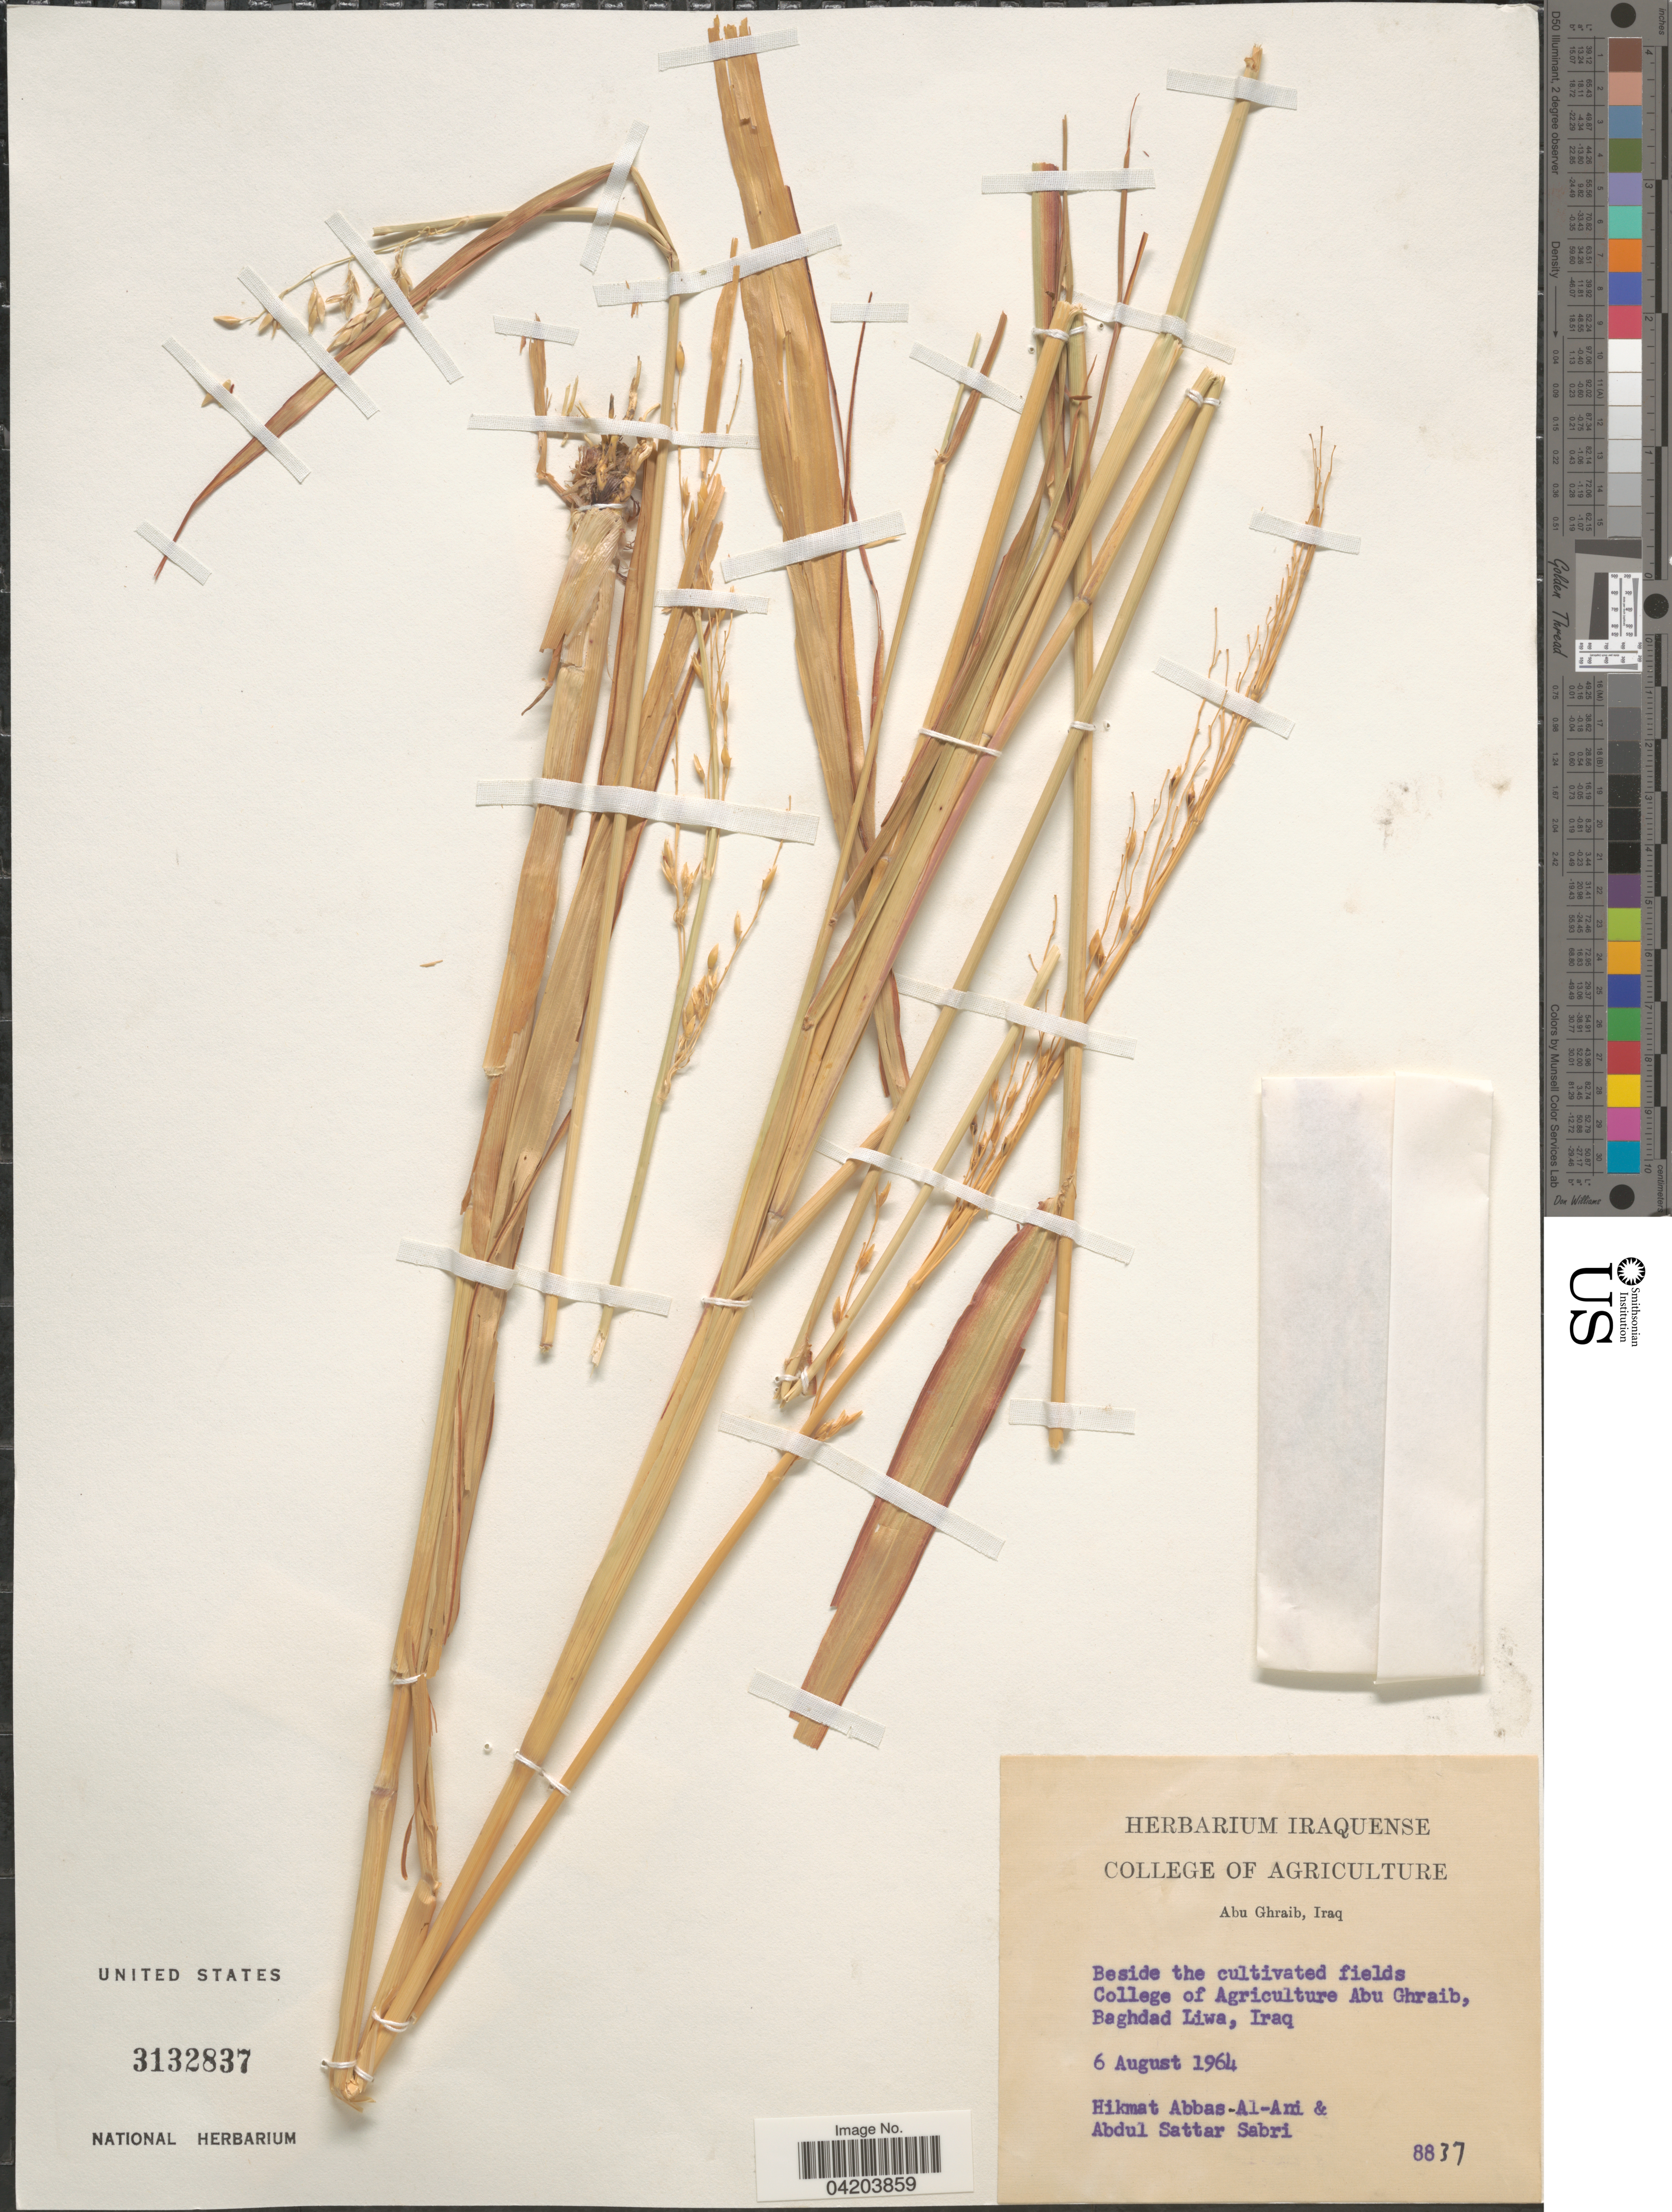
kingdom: Plantae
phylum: Tracheophyta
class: Liliopsida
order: Poales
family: Poaceae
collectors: H. Abbas & A. Sabri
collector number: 8837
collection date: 1964-08-06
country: Iraq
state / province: Baghdad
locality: Beside the cultivated fields College of Agriculture Abu Ghraib, Baghdad Liwa.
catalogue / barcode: US 3132837